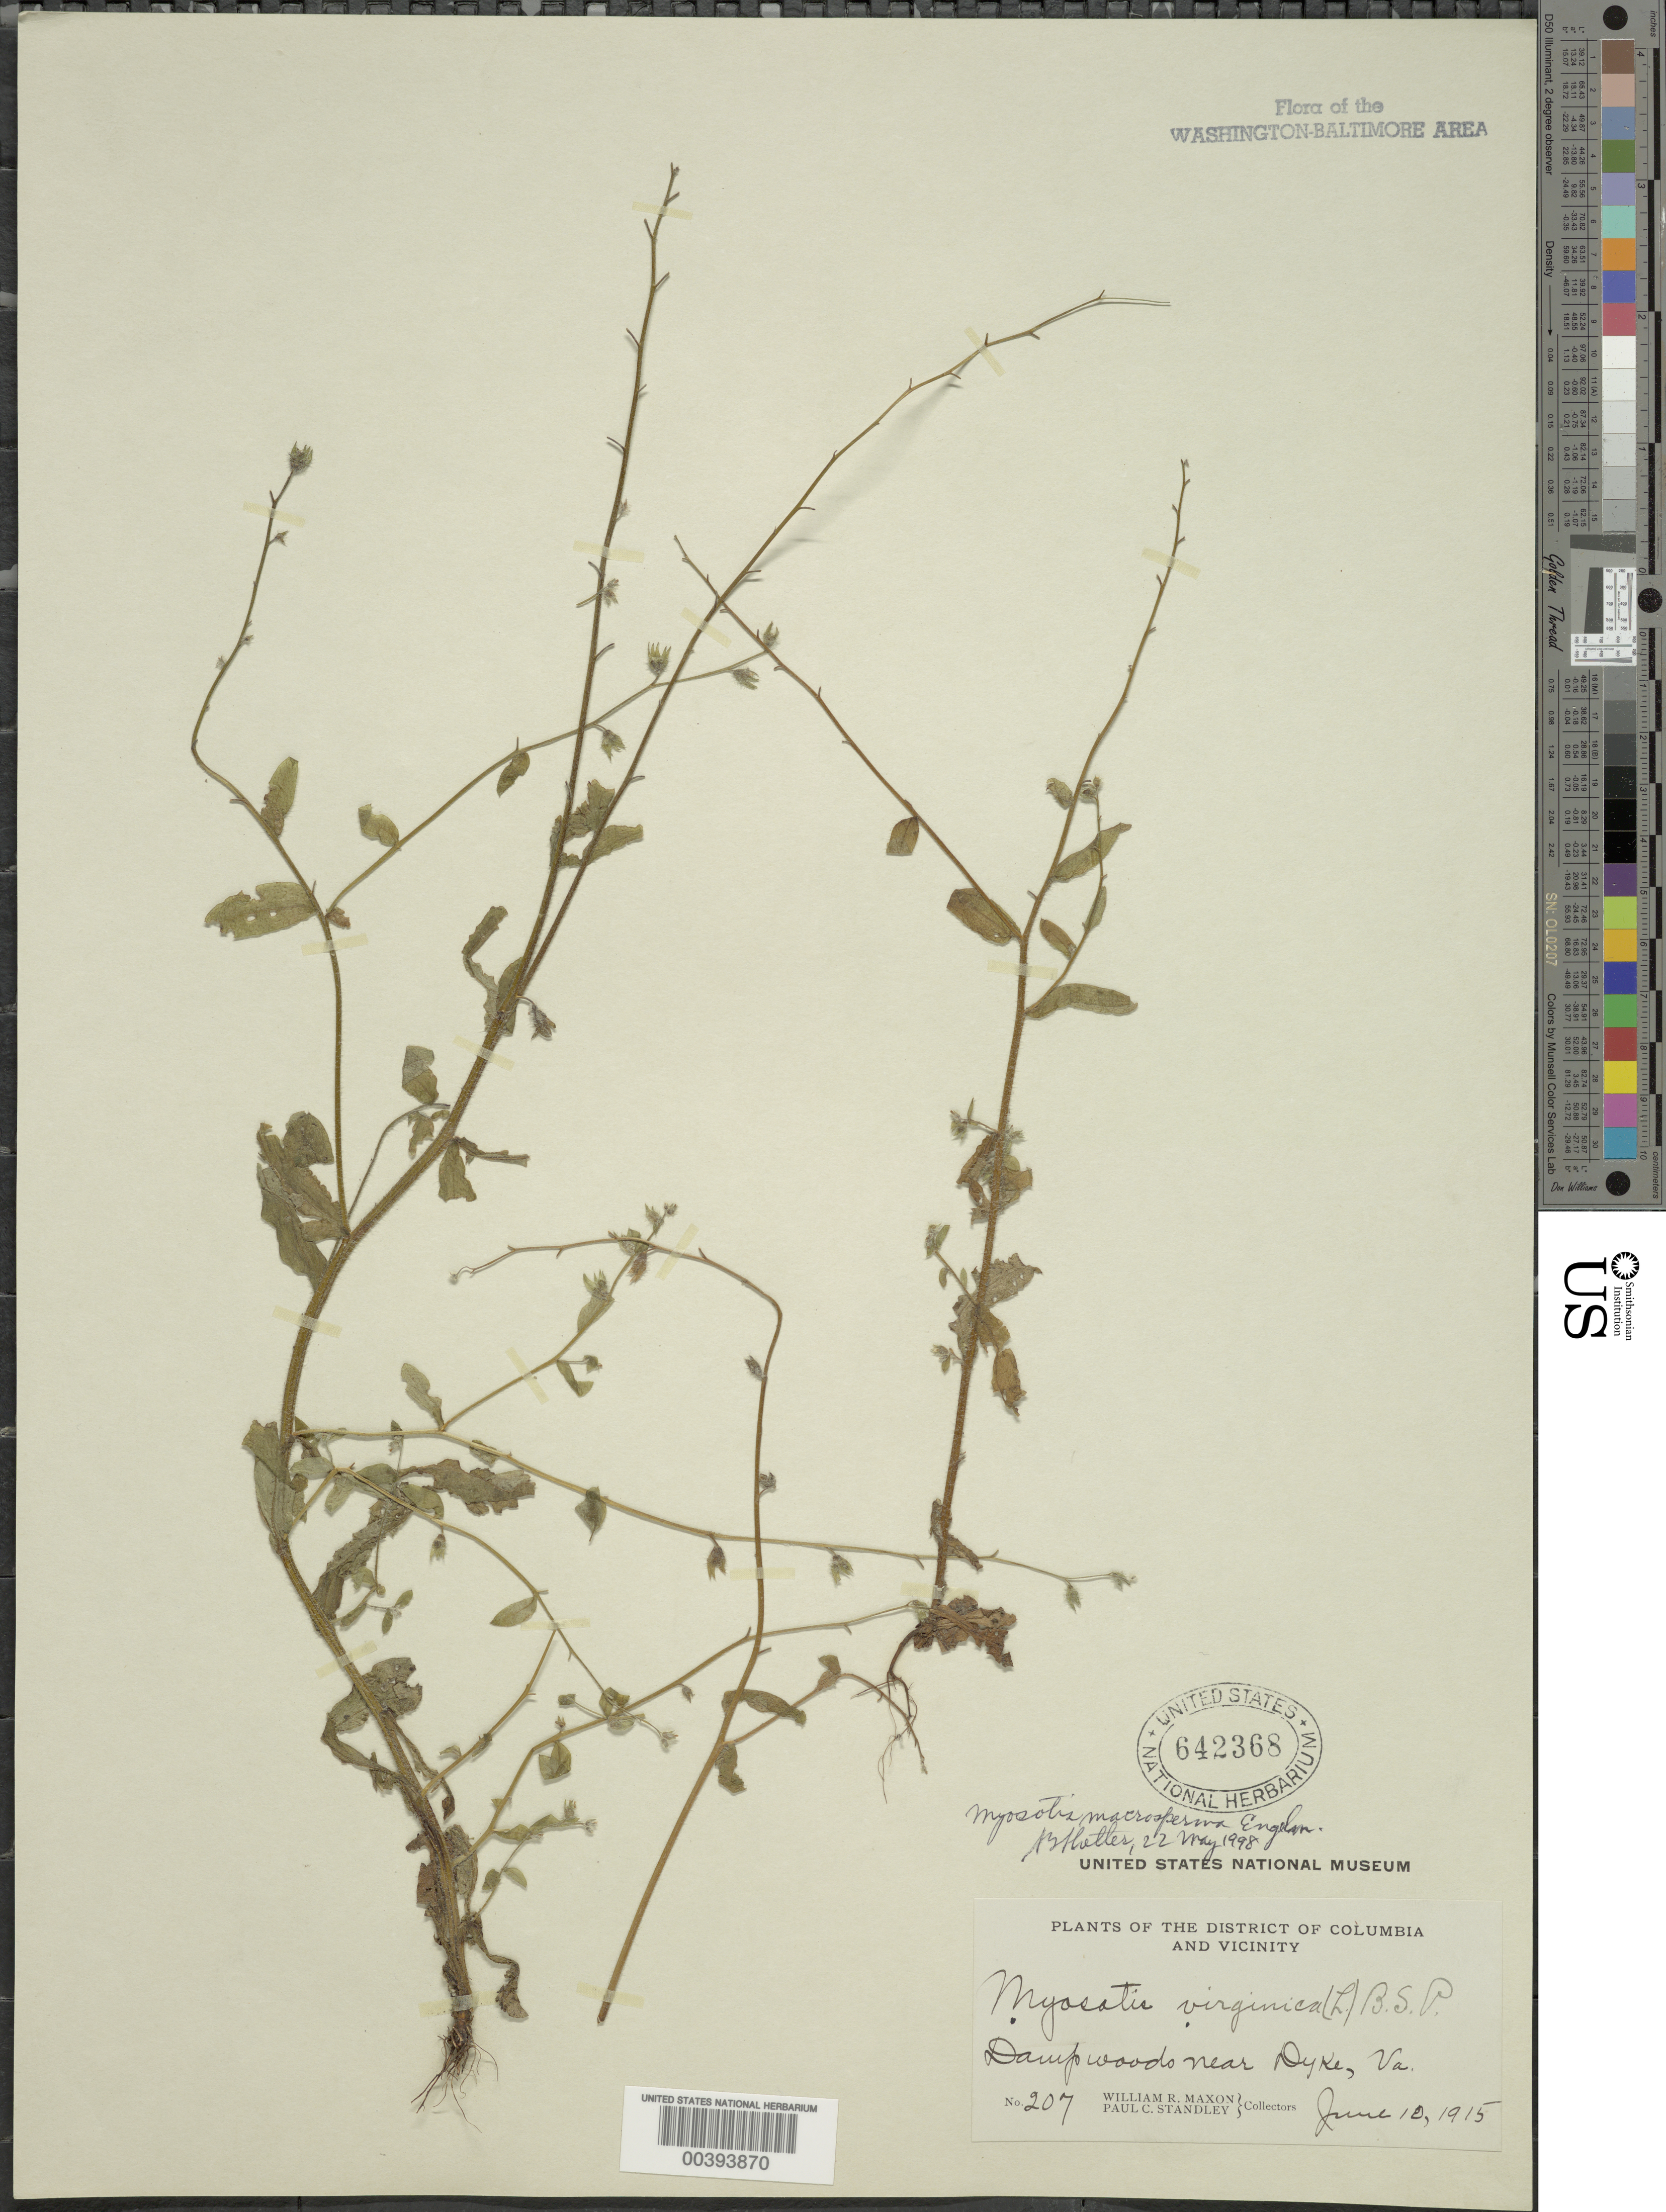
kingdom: Plantae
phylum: Tracheophyta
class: Magnoliopsida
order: Boraginales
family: Boraginaceae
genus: Myosotis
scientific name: Myosotis macrosperma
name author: Engelm.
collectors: W. R. Maxon & P. C. Standley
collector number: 207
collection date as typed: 10 Jun 1915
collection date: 1915-06-10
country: United States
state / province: Virginia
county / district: Fairfax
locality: Dyke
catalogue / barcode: US 642368